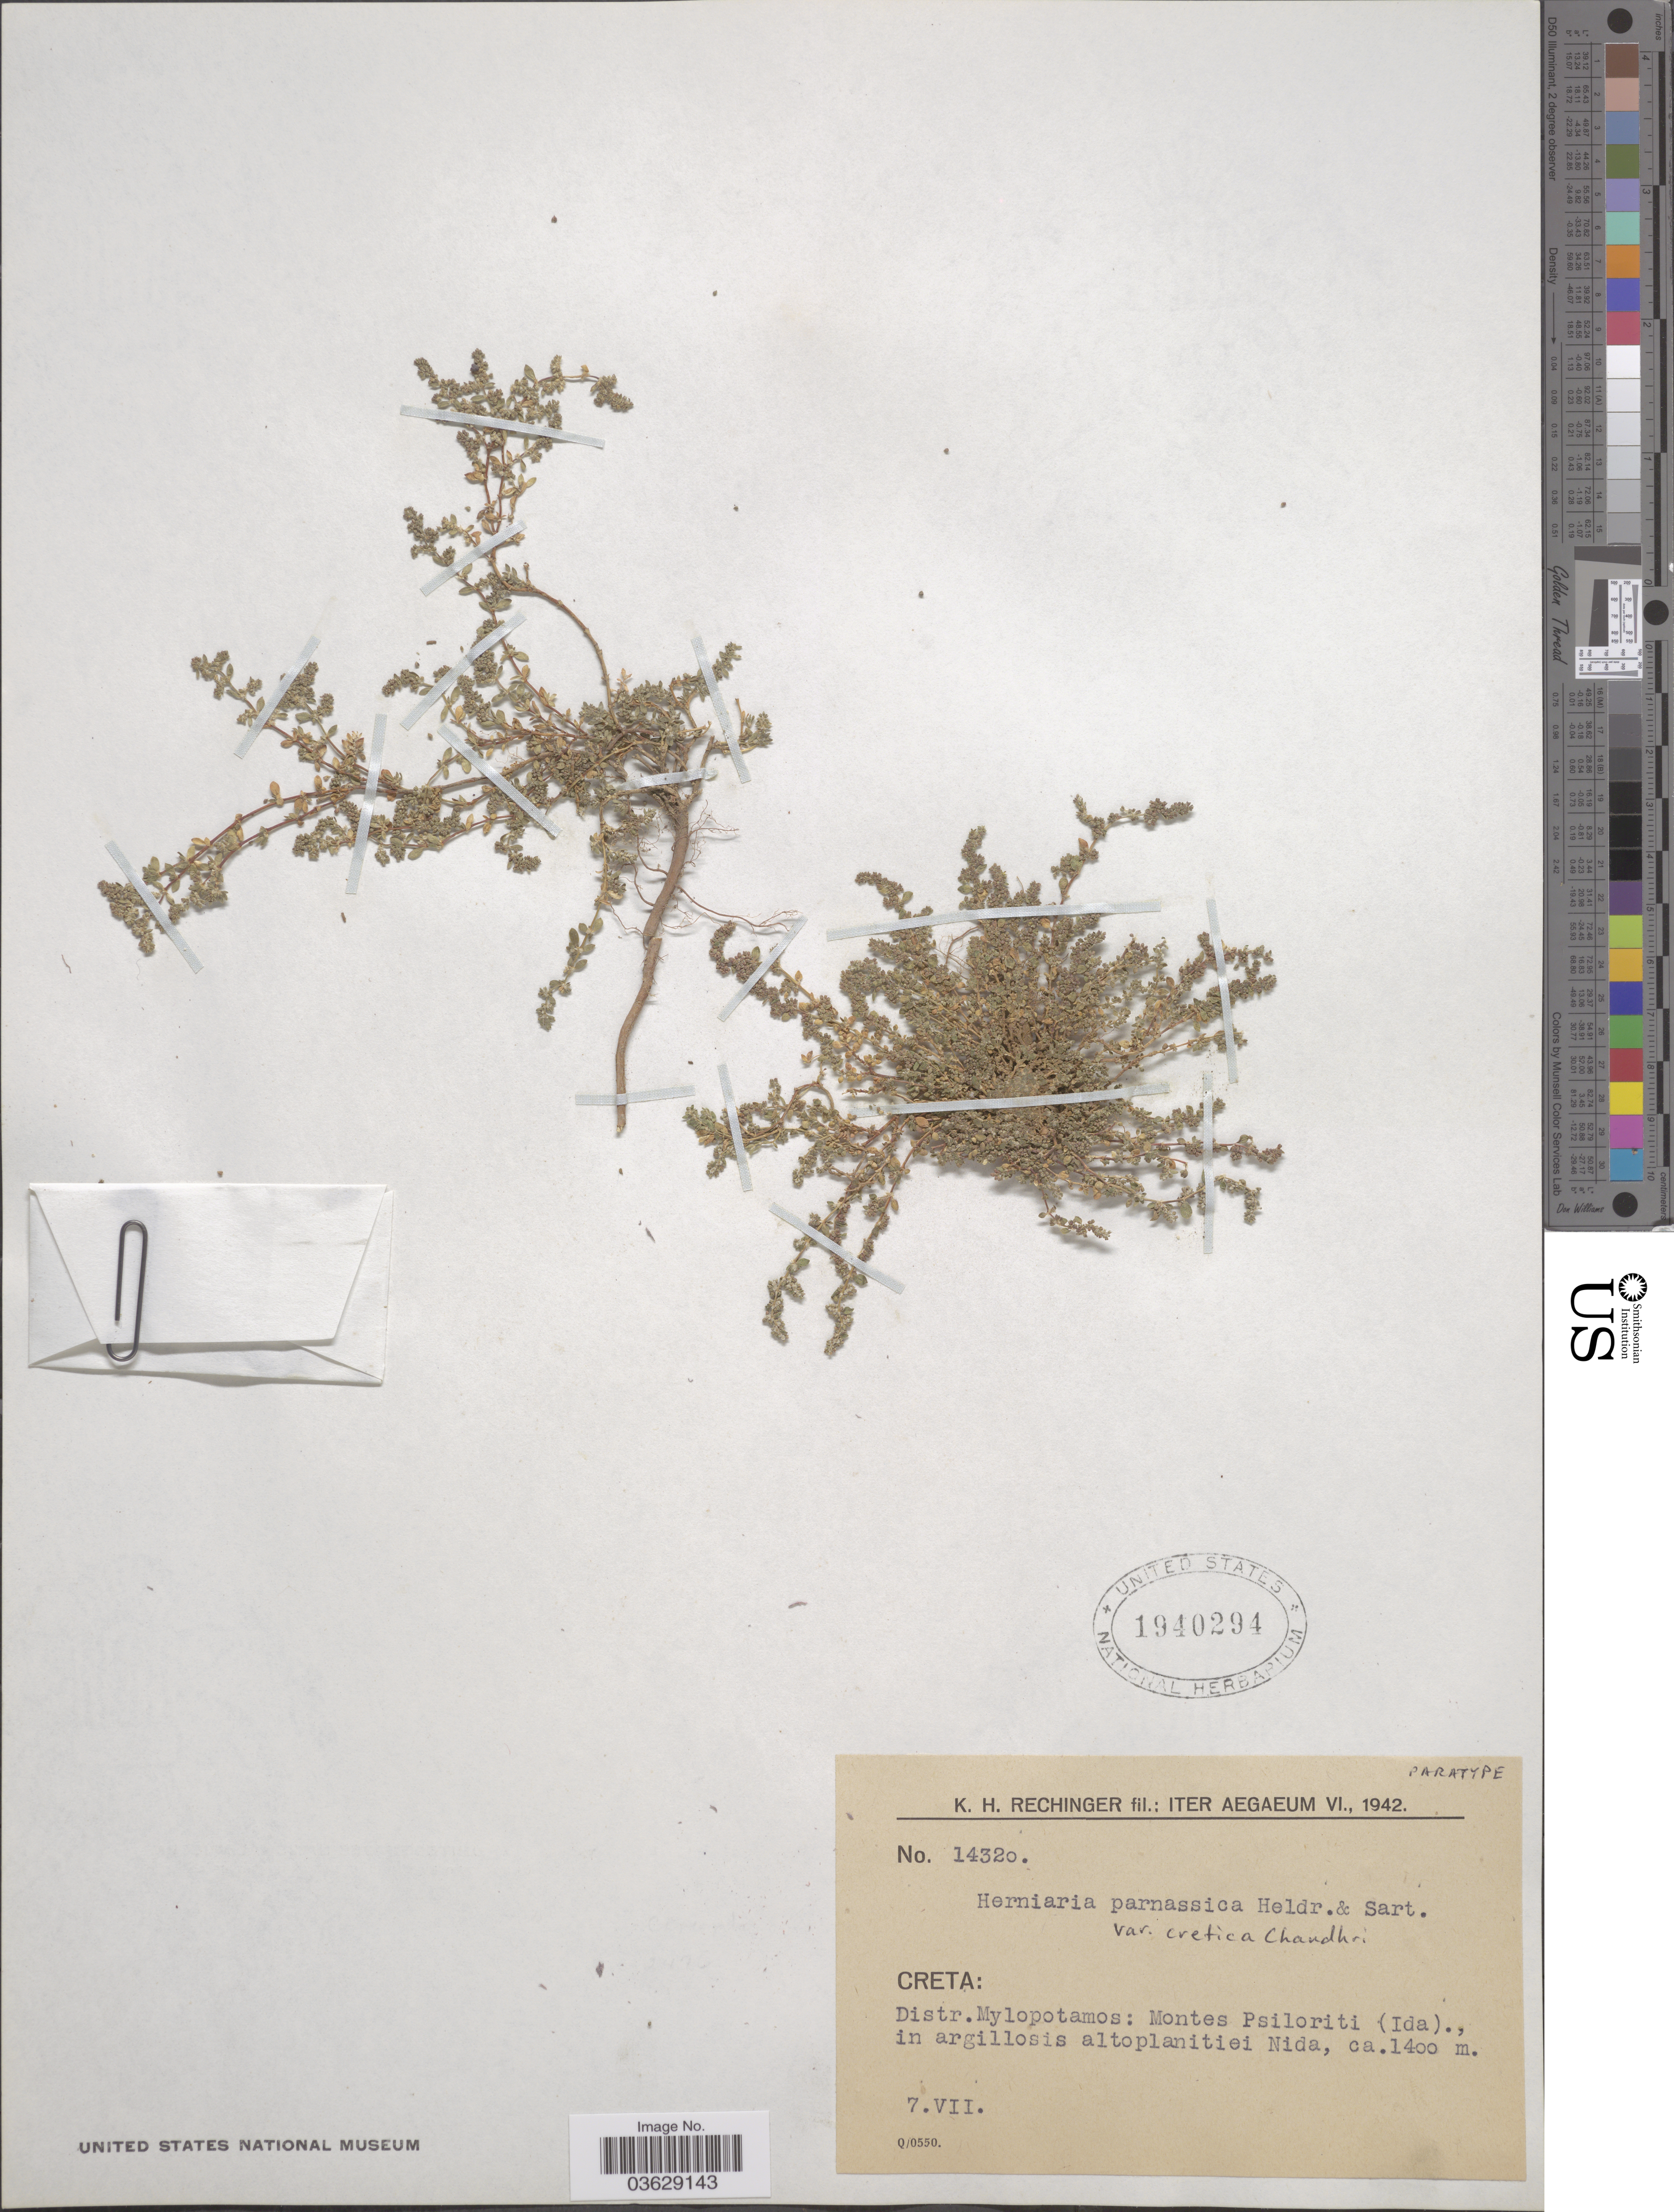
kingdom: Plantae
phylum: Tracheophyta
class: Magnoliopsida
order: Caryophyllales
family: Caryophyllaceae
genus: Herniaria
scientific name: Herniaria parnassica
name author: Heldr. & Sart. ex Boiss.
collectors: K. H. Rechinger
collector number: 14320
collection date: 1942-07-07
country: Greece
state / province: Crete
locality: Aegaeum. Creta: Distr. Mylopotamos: Montes Psiloriti (Ida)., in argillosis altoplanitiei Nida.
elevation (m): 1400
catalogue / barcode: US 1940294